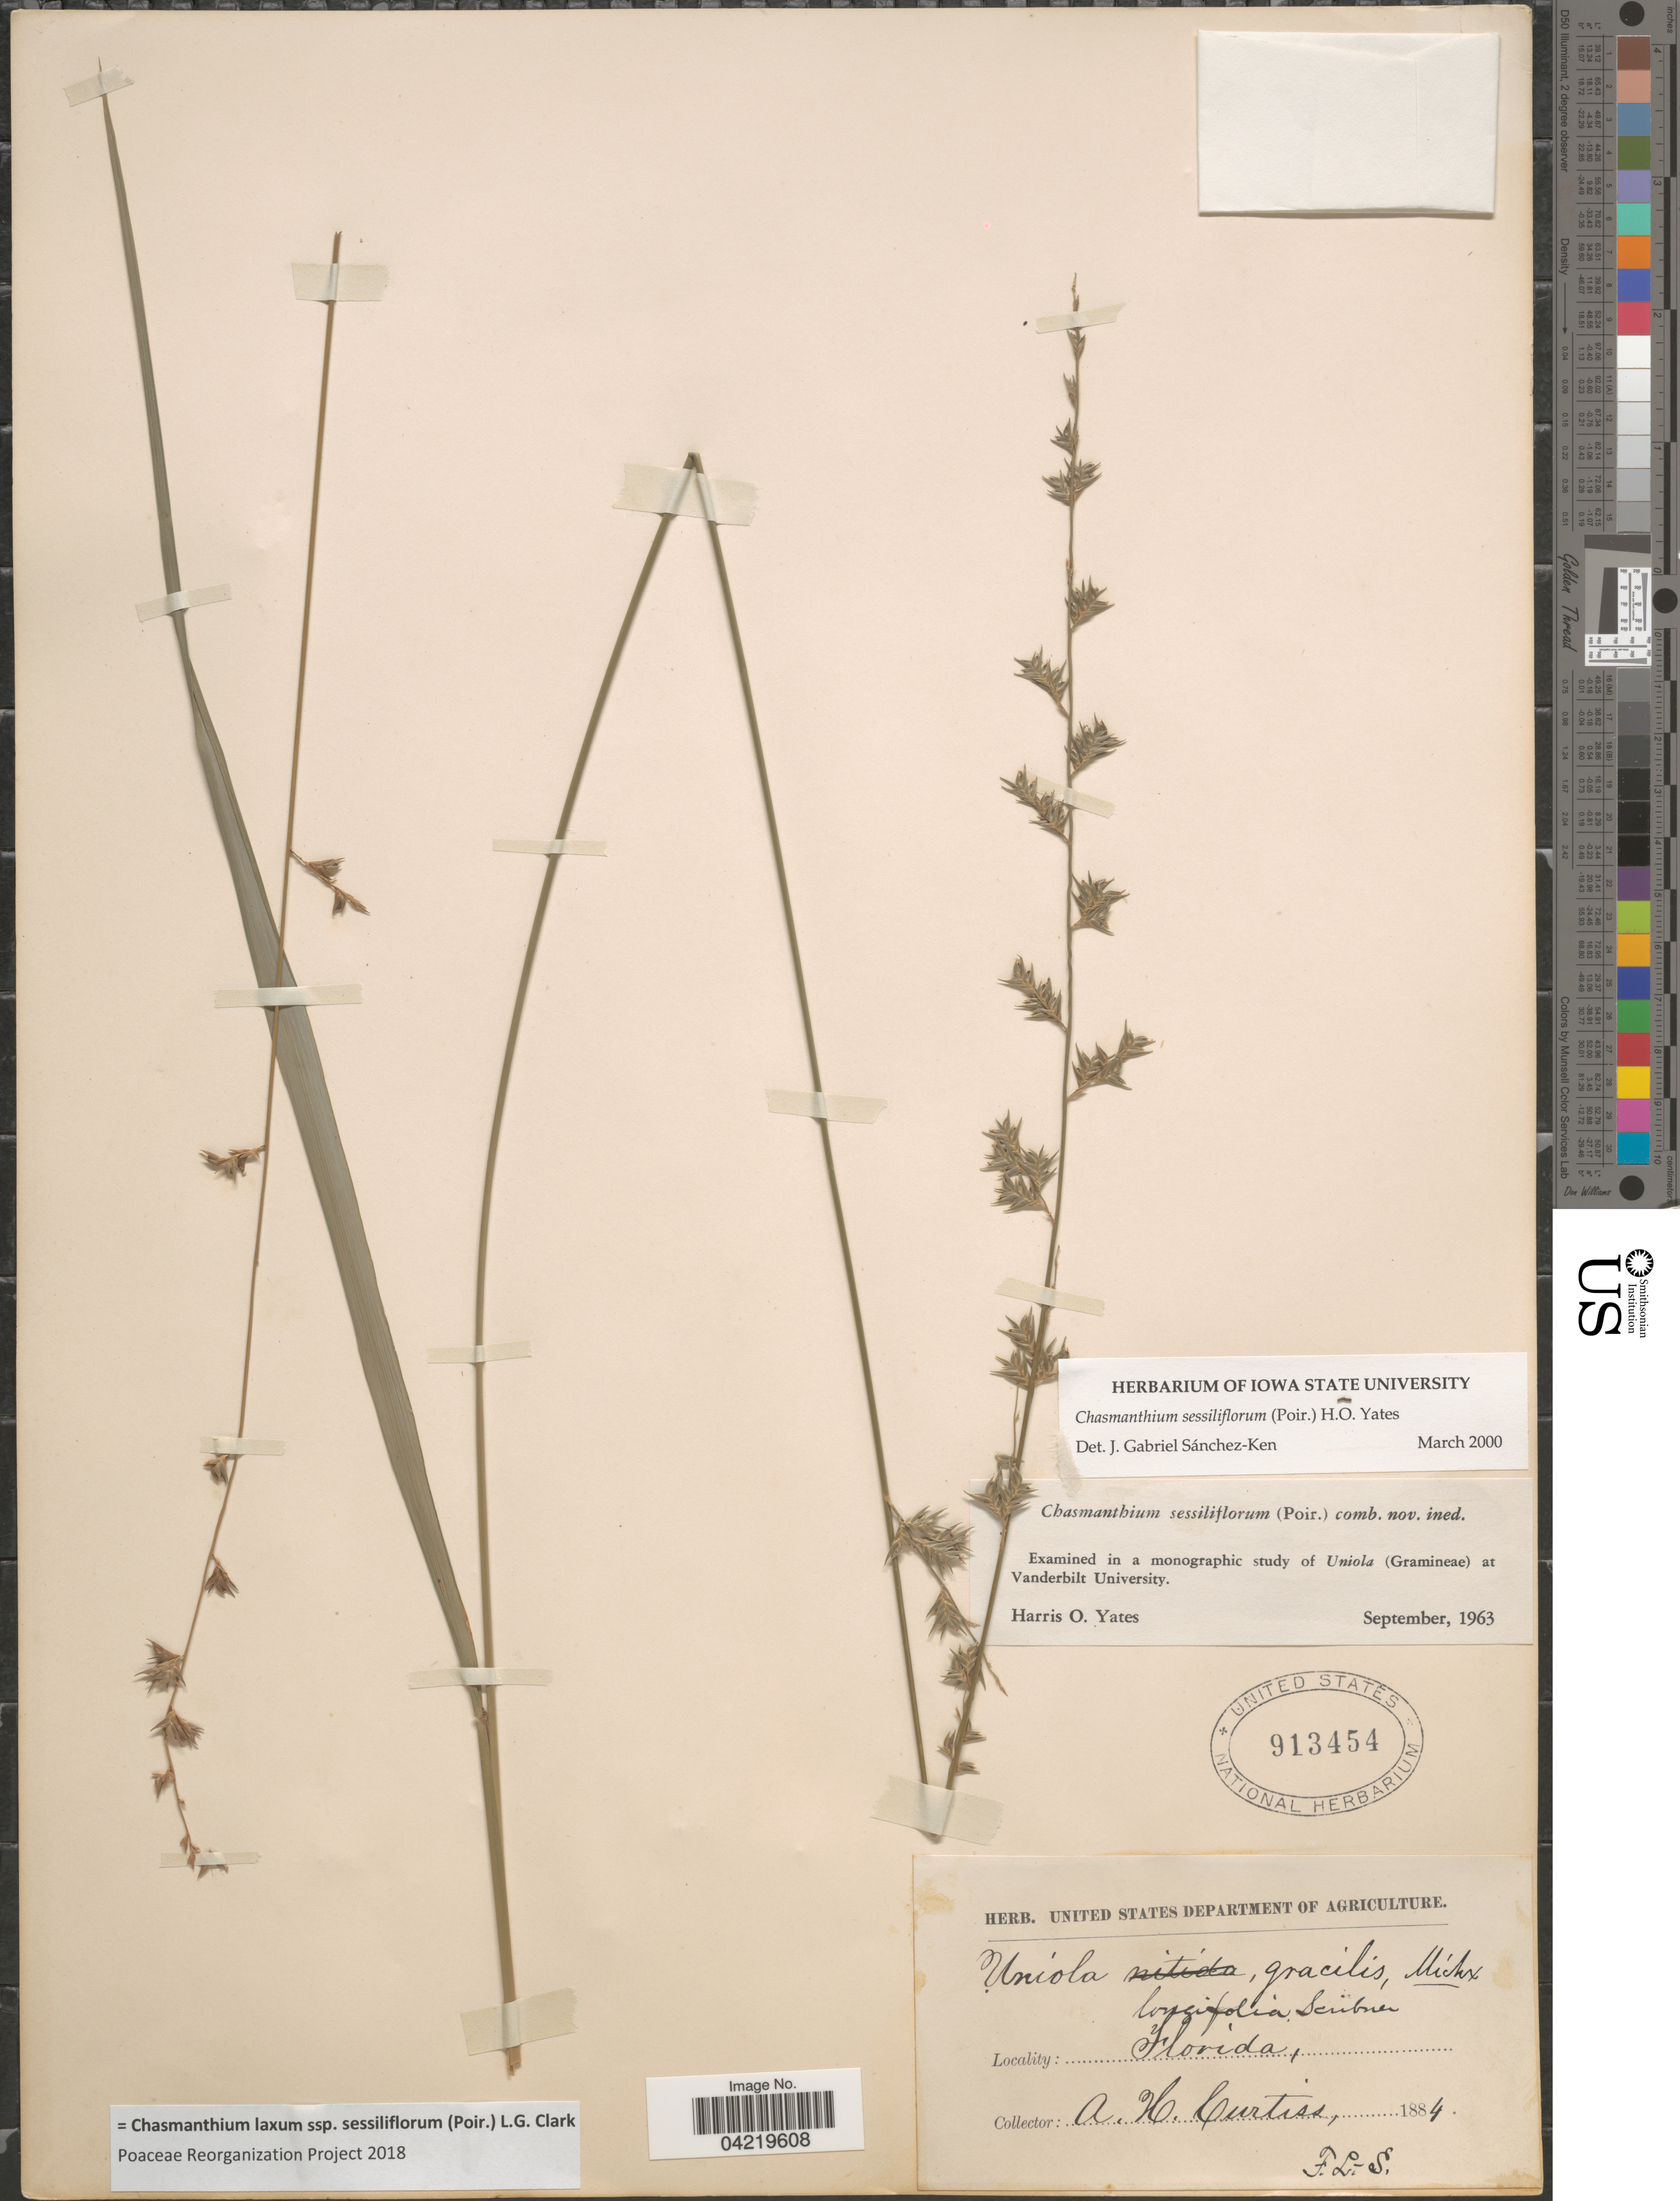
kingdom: Plantae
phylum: Tracheophyta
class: Liliopsida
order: Poales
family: Poaceae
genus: Chasmanthium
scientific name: Chasmanthium laxum subsp. sessiliflorum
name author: (L.) H.O. Yates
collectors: A. H. Curtiss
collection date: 1884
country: United States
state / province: Florida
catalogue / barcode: US 913454